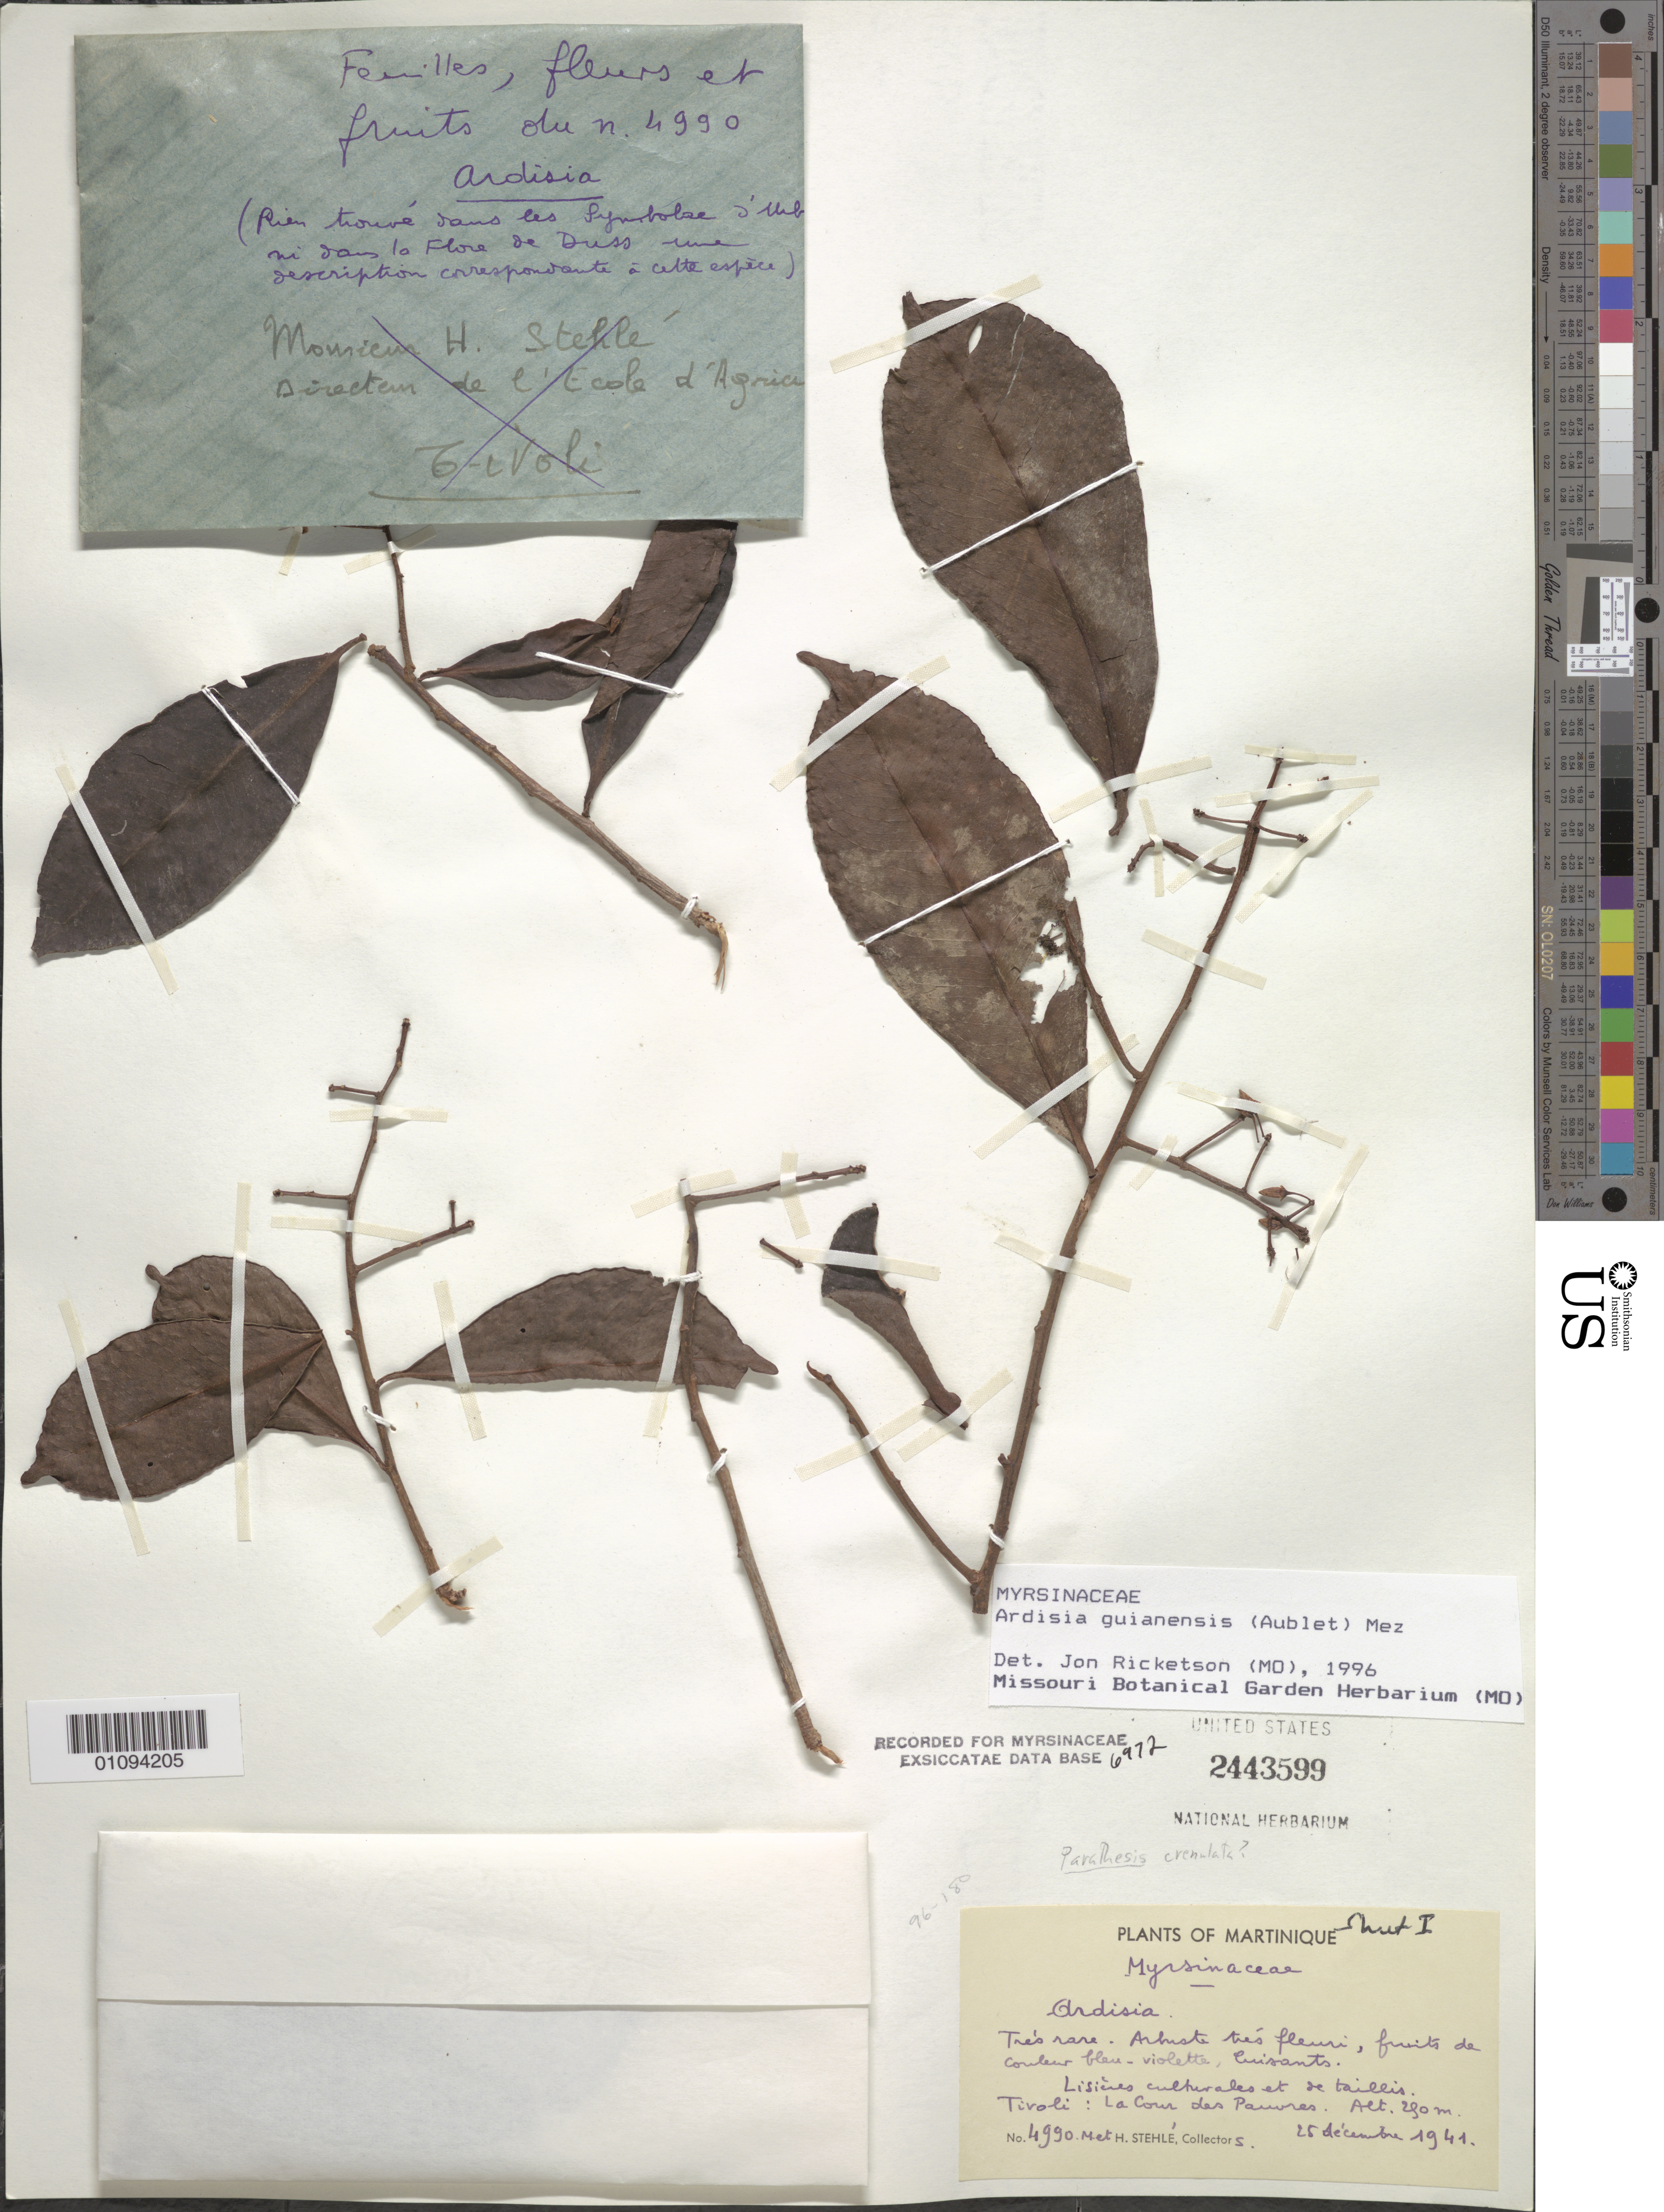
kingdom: Plantae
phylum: Tracheophyta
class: Magnoliopsida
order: Ericales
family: Primulaceae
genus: Ardisia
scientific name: Ardisia guianensis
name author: (Aubl.) Mez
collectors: H. Stehlé & M. Stehlé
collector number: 4990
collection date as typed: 25 Dec 1941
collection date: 1941-12-25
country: Martinique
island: Martinique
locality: Tivoli: La Cour des Pauores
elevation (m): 250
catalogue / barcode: US 2443599